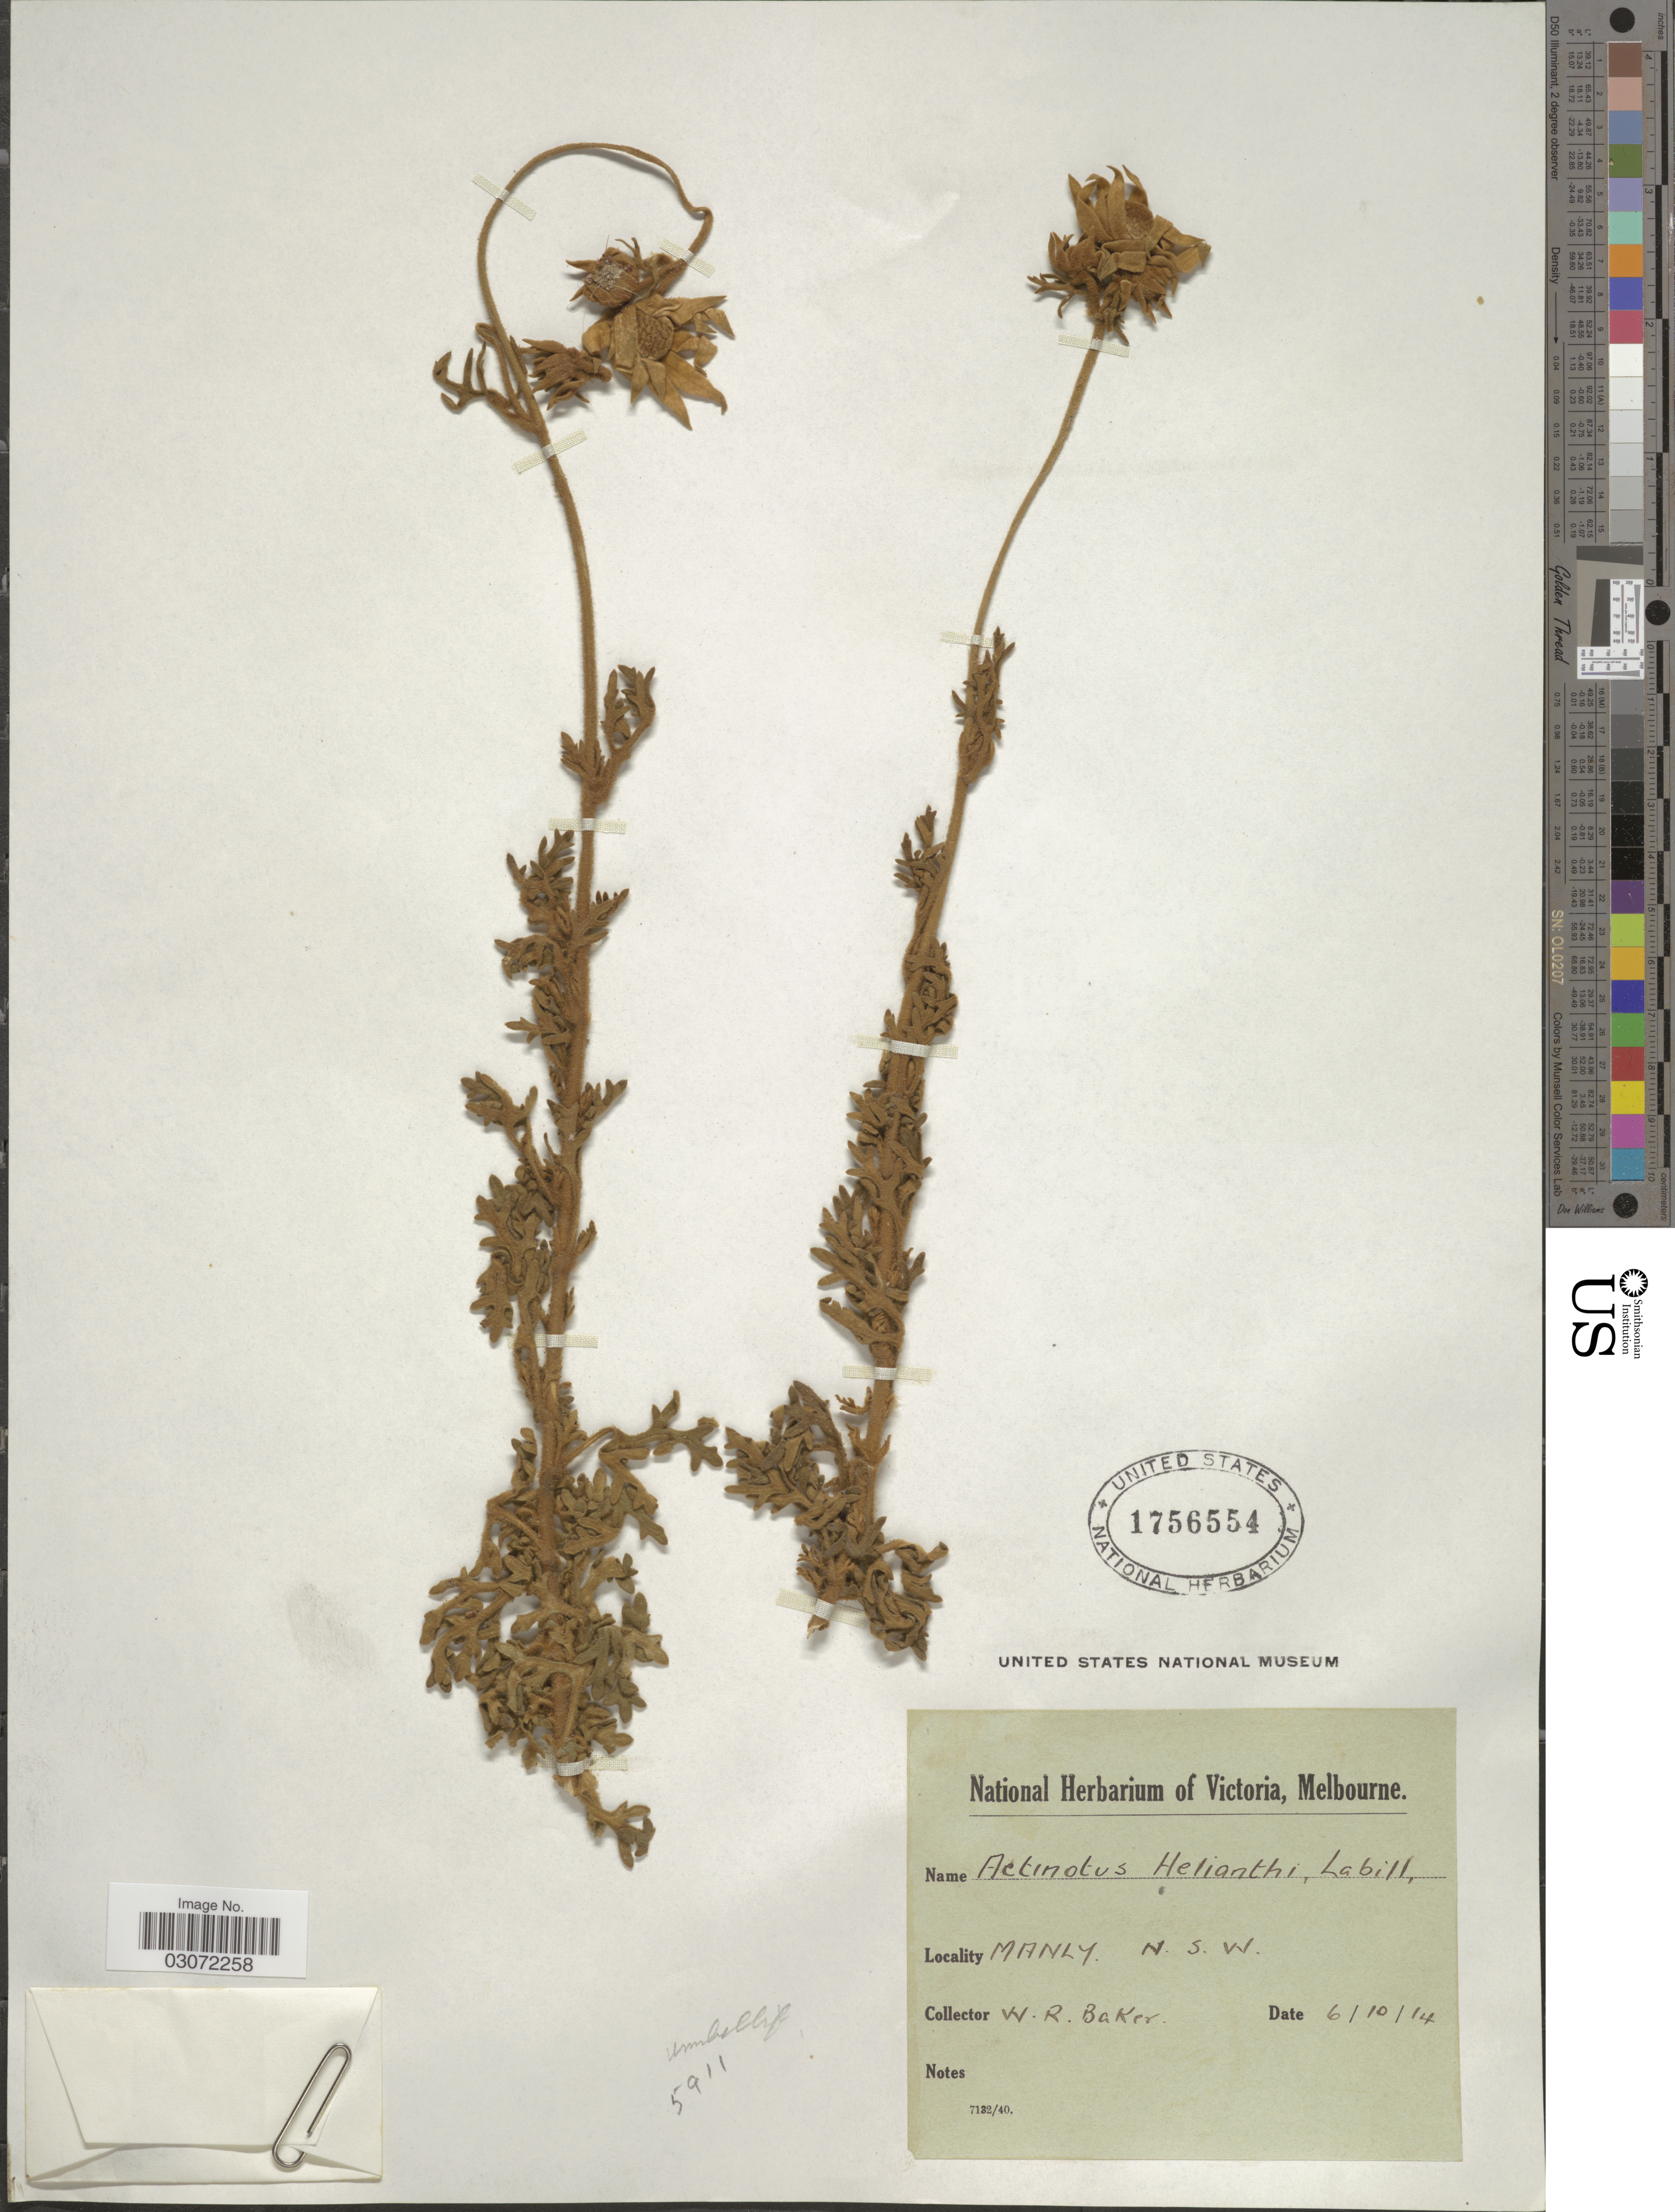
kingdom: Plantae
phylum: Tracheophyta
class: Magnoliopsida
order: Apiales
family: Apiaceae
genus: Actinotus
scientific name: Actinotus helianthi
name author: Labill.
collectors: W. Baker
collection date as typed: Transcribed d/m/y: 6/10/14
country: Australia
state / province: New South Wales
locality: Manly.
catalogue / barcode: US 1756554